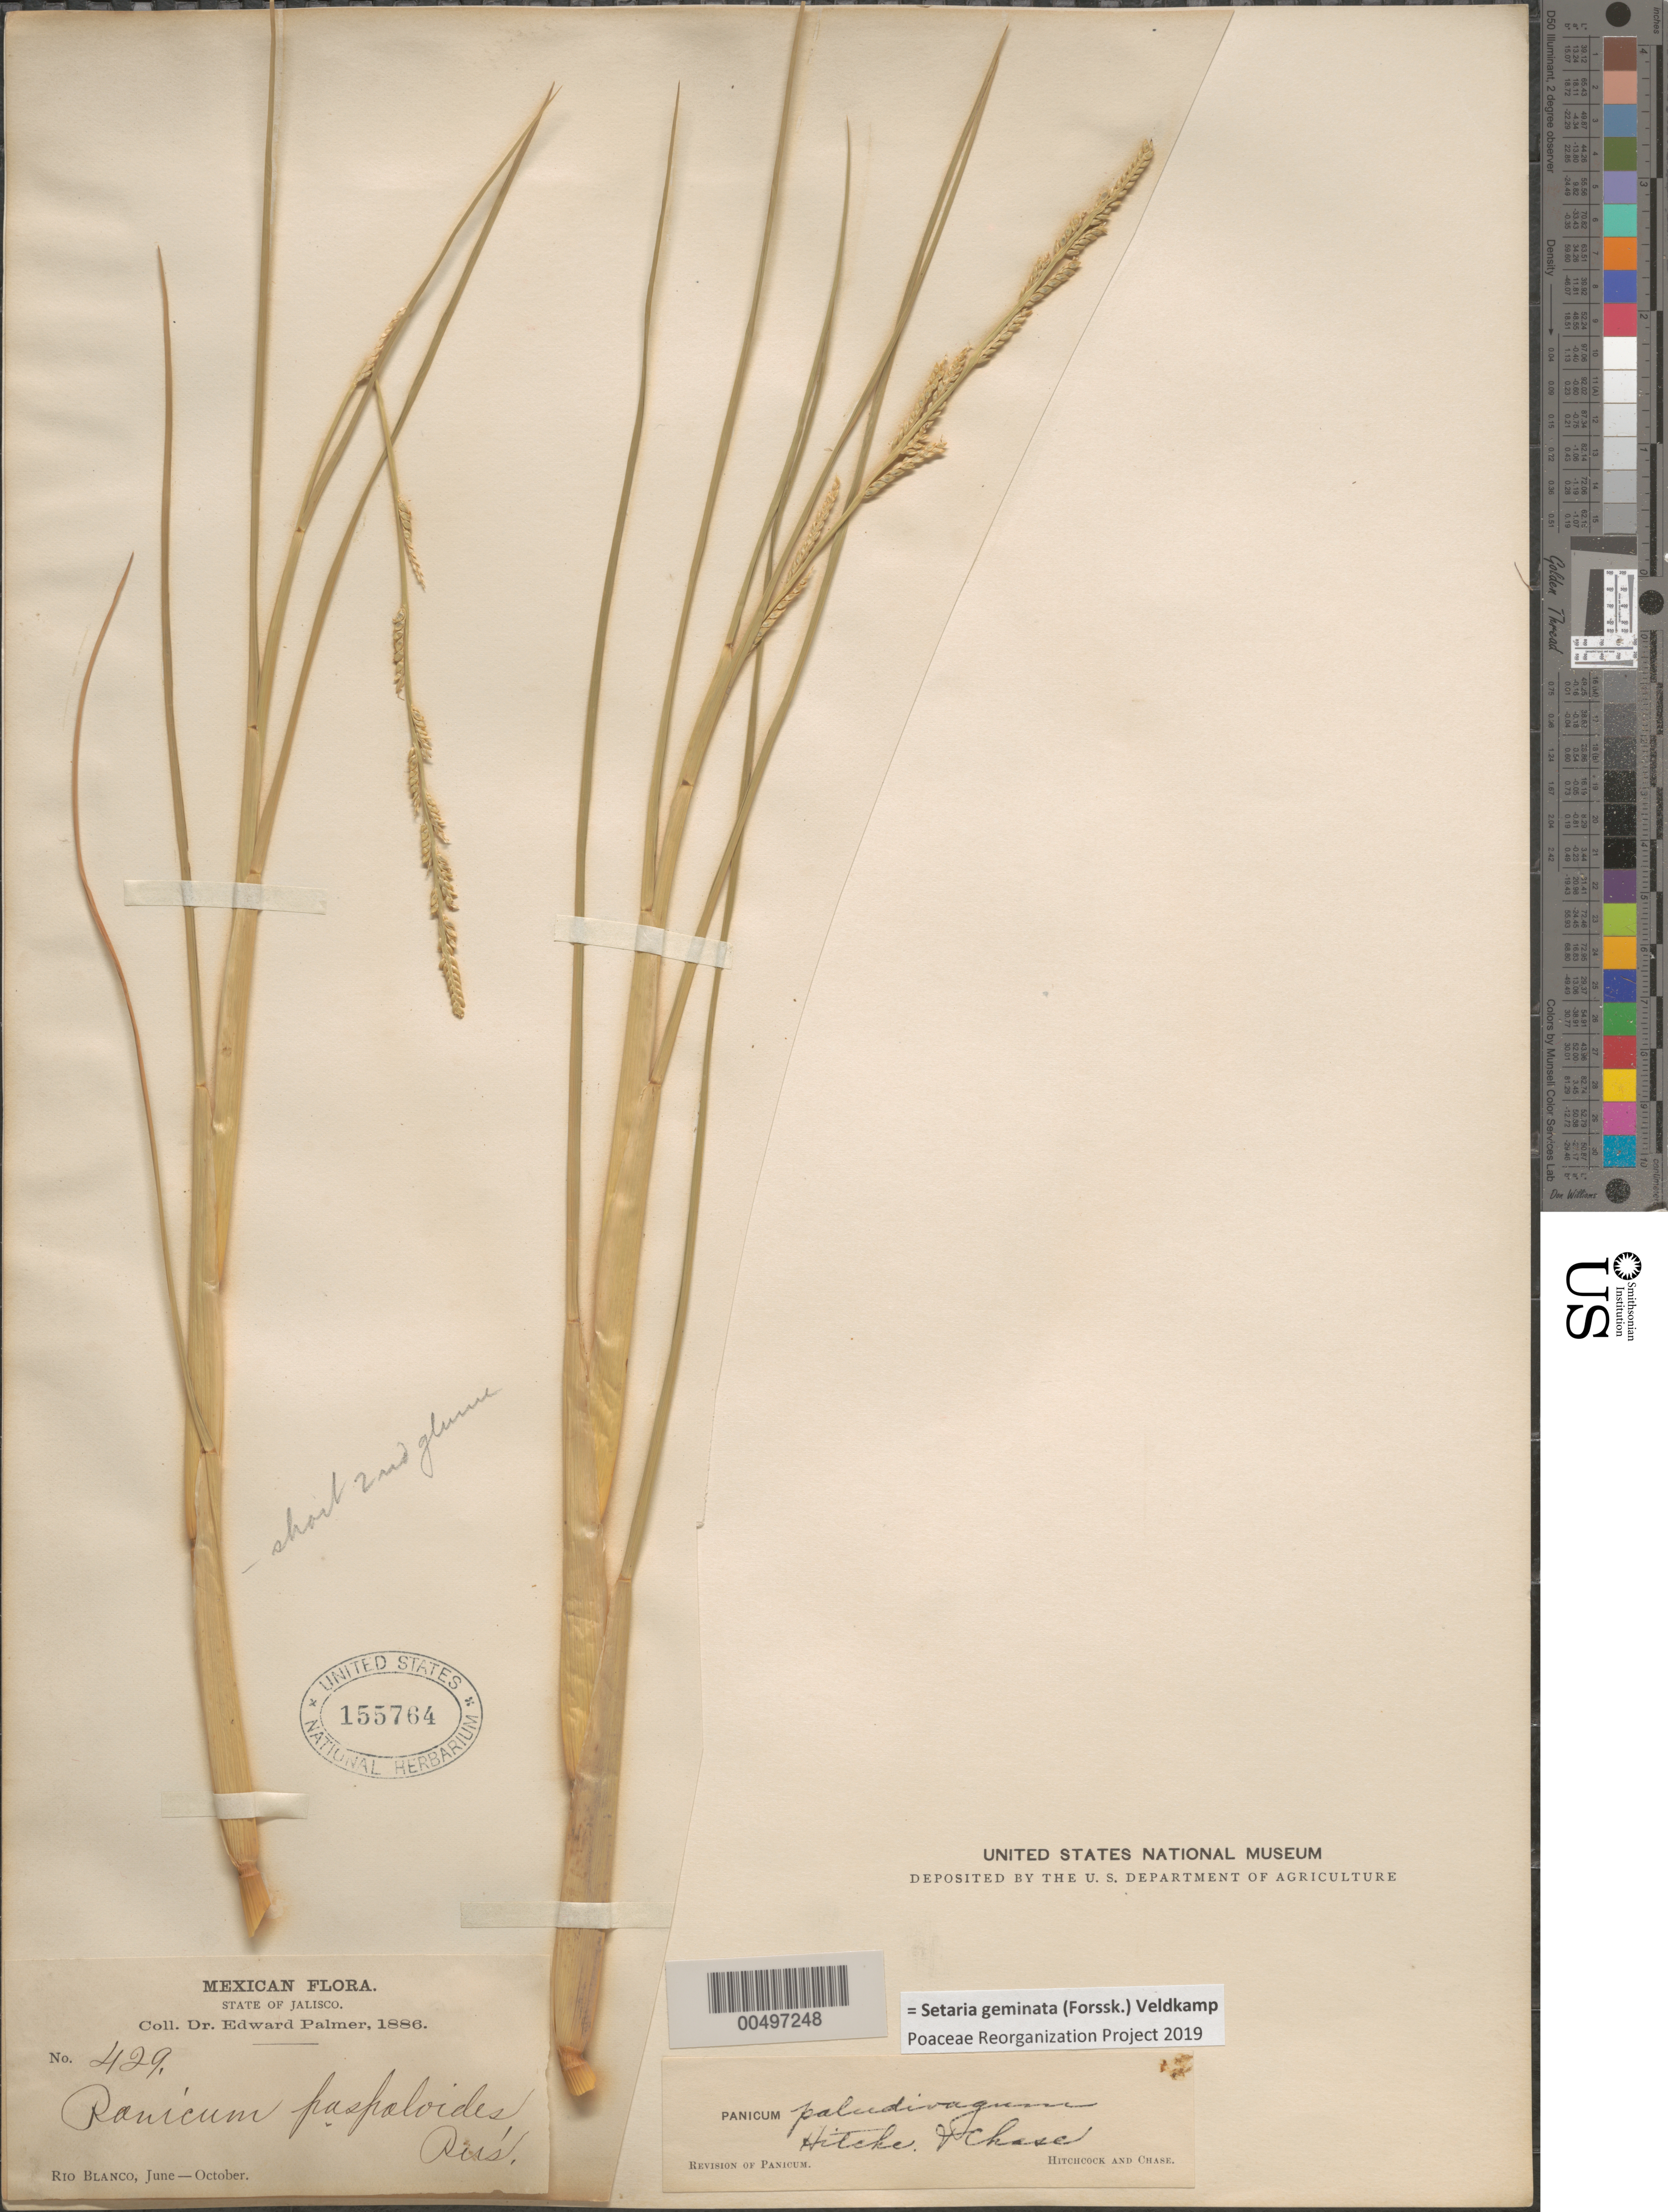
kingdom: Plantae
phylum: Tracheophyta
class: Liliopsida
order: Poales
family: Poaceae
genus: Setaria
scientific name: Setaria geminata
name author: (Forssk.) Veldkamp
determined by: Poaceae Reorganization Project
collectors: E. Palmer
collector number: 429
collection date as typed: Jun 1886 to Oct 1886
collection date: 1886-06/1886-10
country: Mexico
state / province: Jalisco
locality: Rio Blanco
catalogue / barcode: US 155764